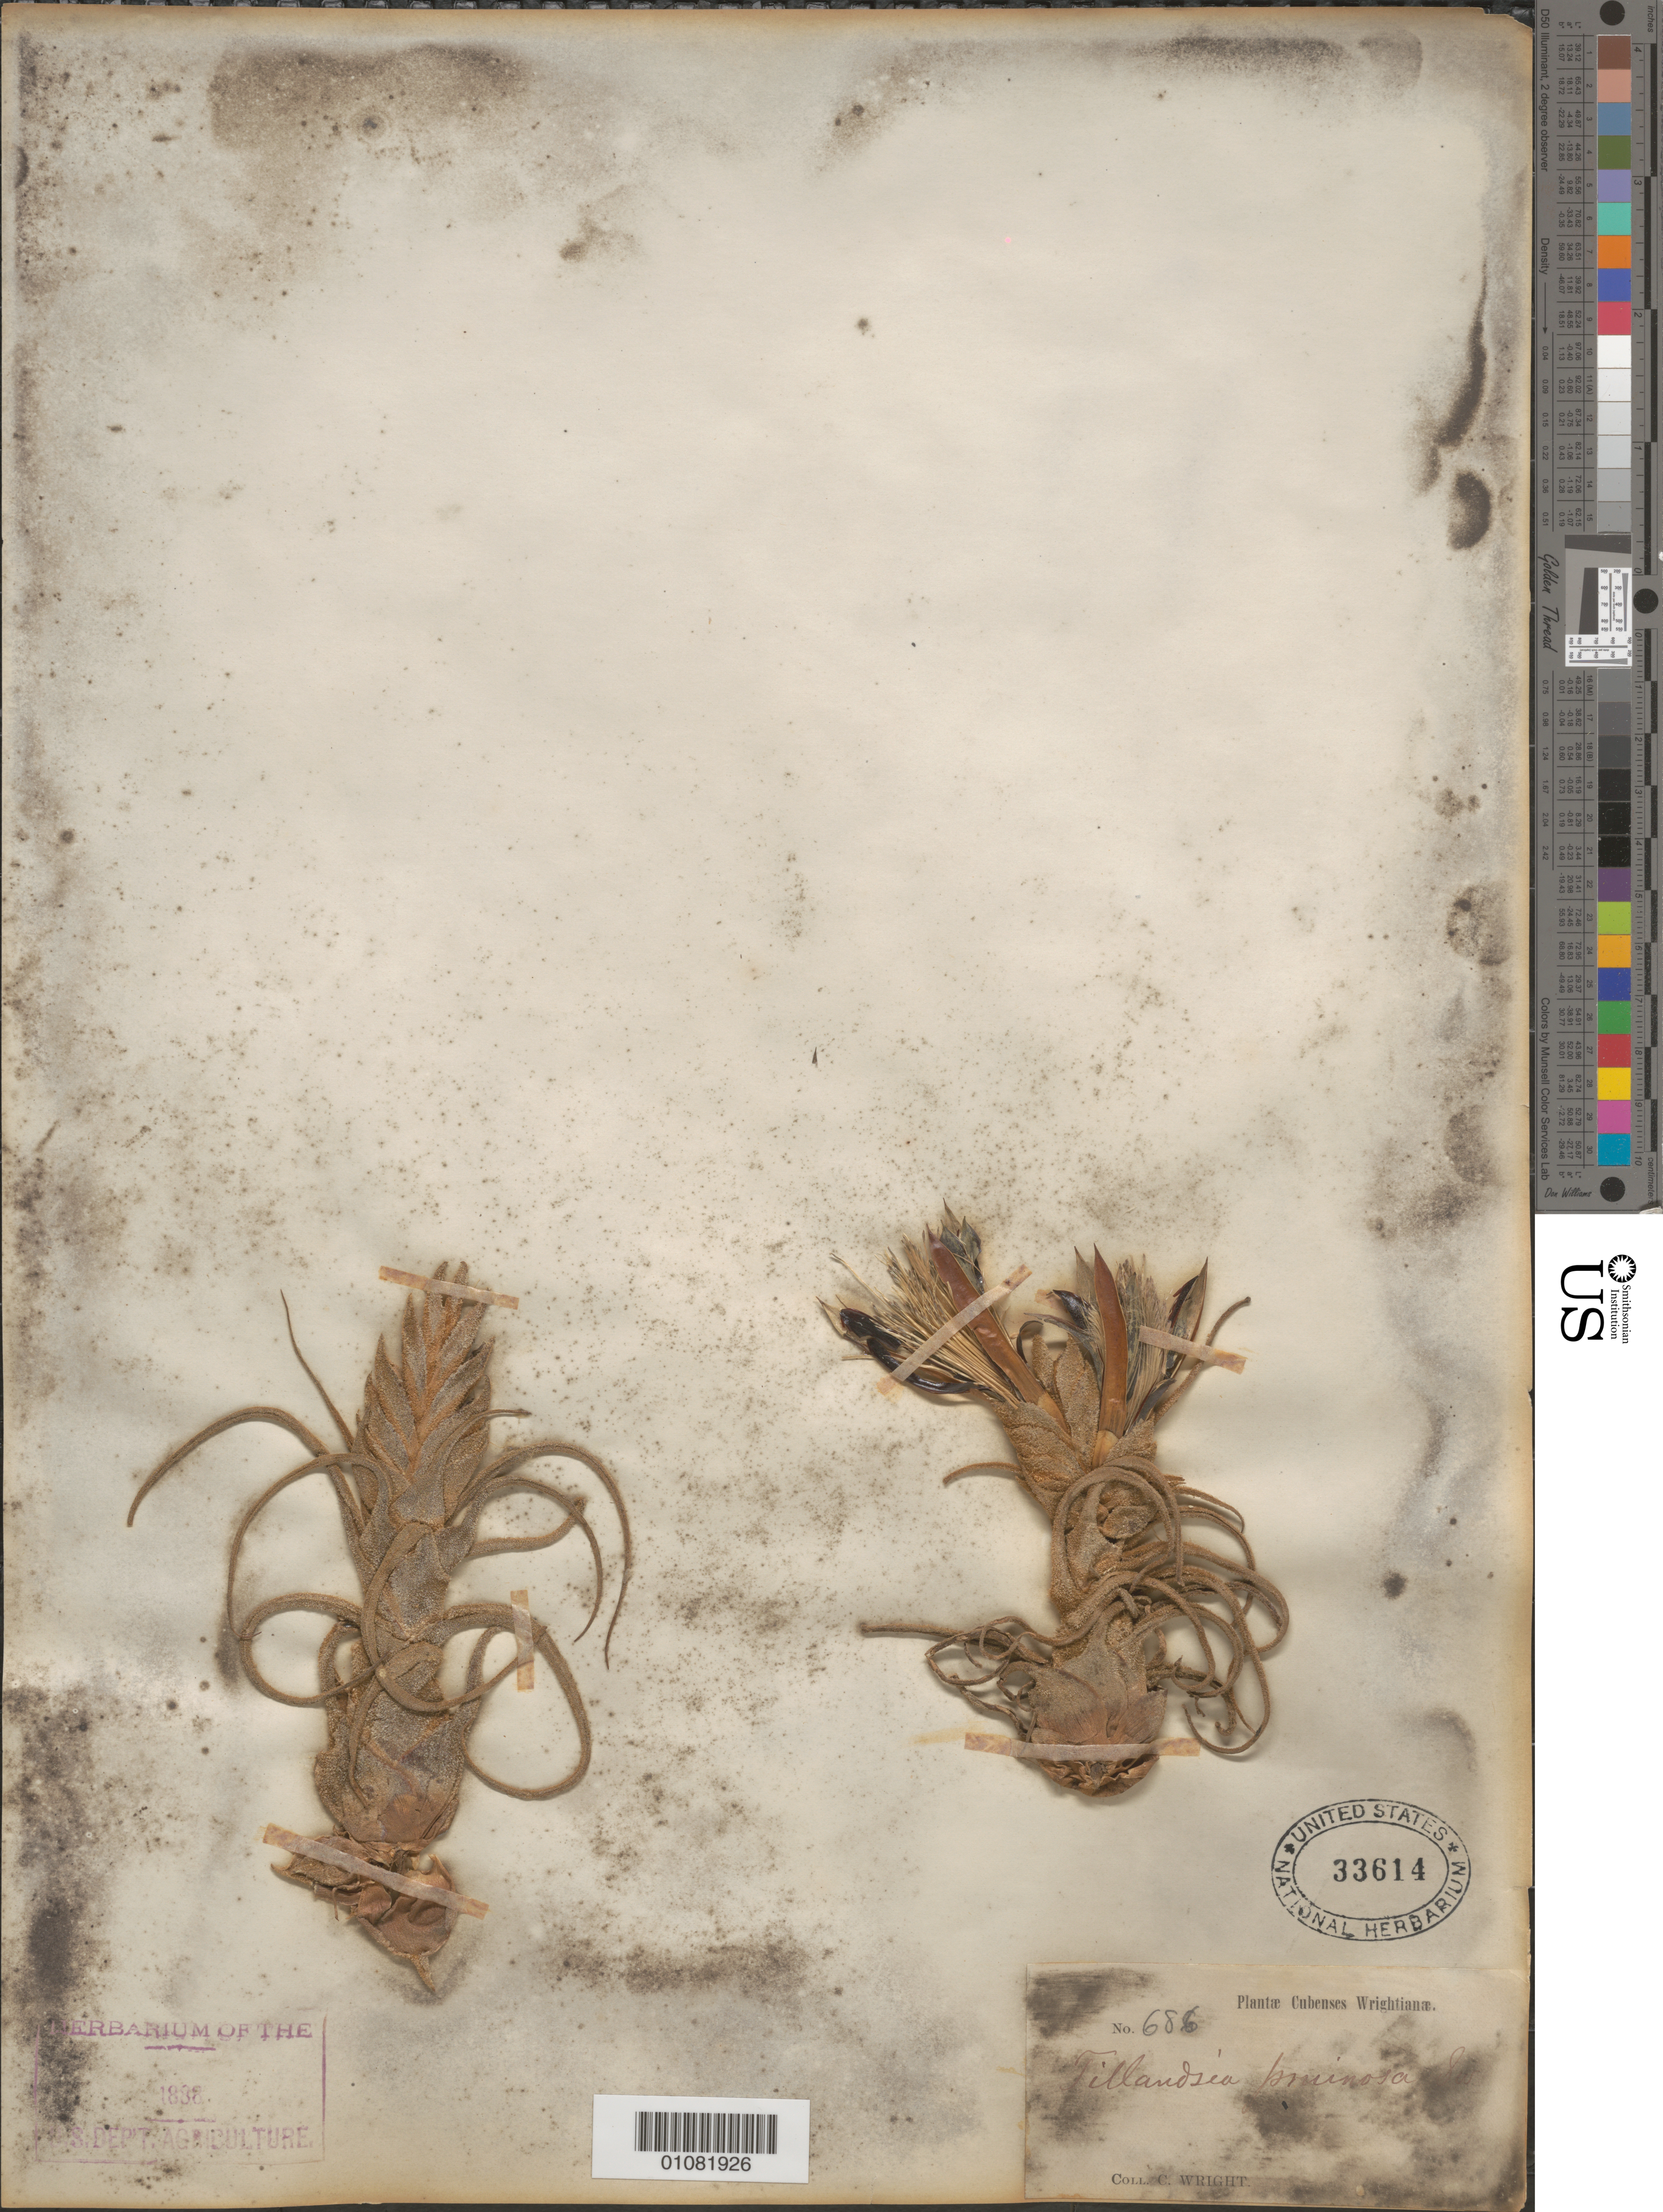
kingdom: Plantae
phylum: Tracheophyta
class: Liliopsida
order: Poales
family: Bromeliaceae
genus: Tillandsia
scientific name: Tillandsia pruinosa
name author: Sw.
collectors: C. Wright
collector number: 686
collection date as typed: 1800 to 1899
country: Cuba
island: Cuba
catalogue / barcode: US 33614